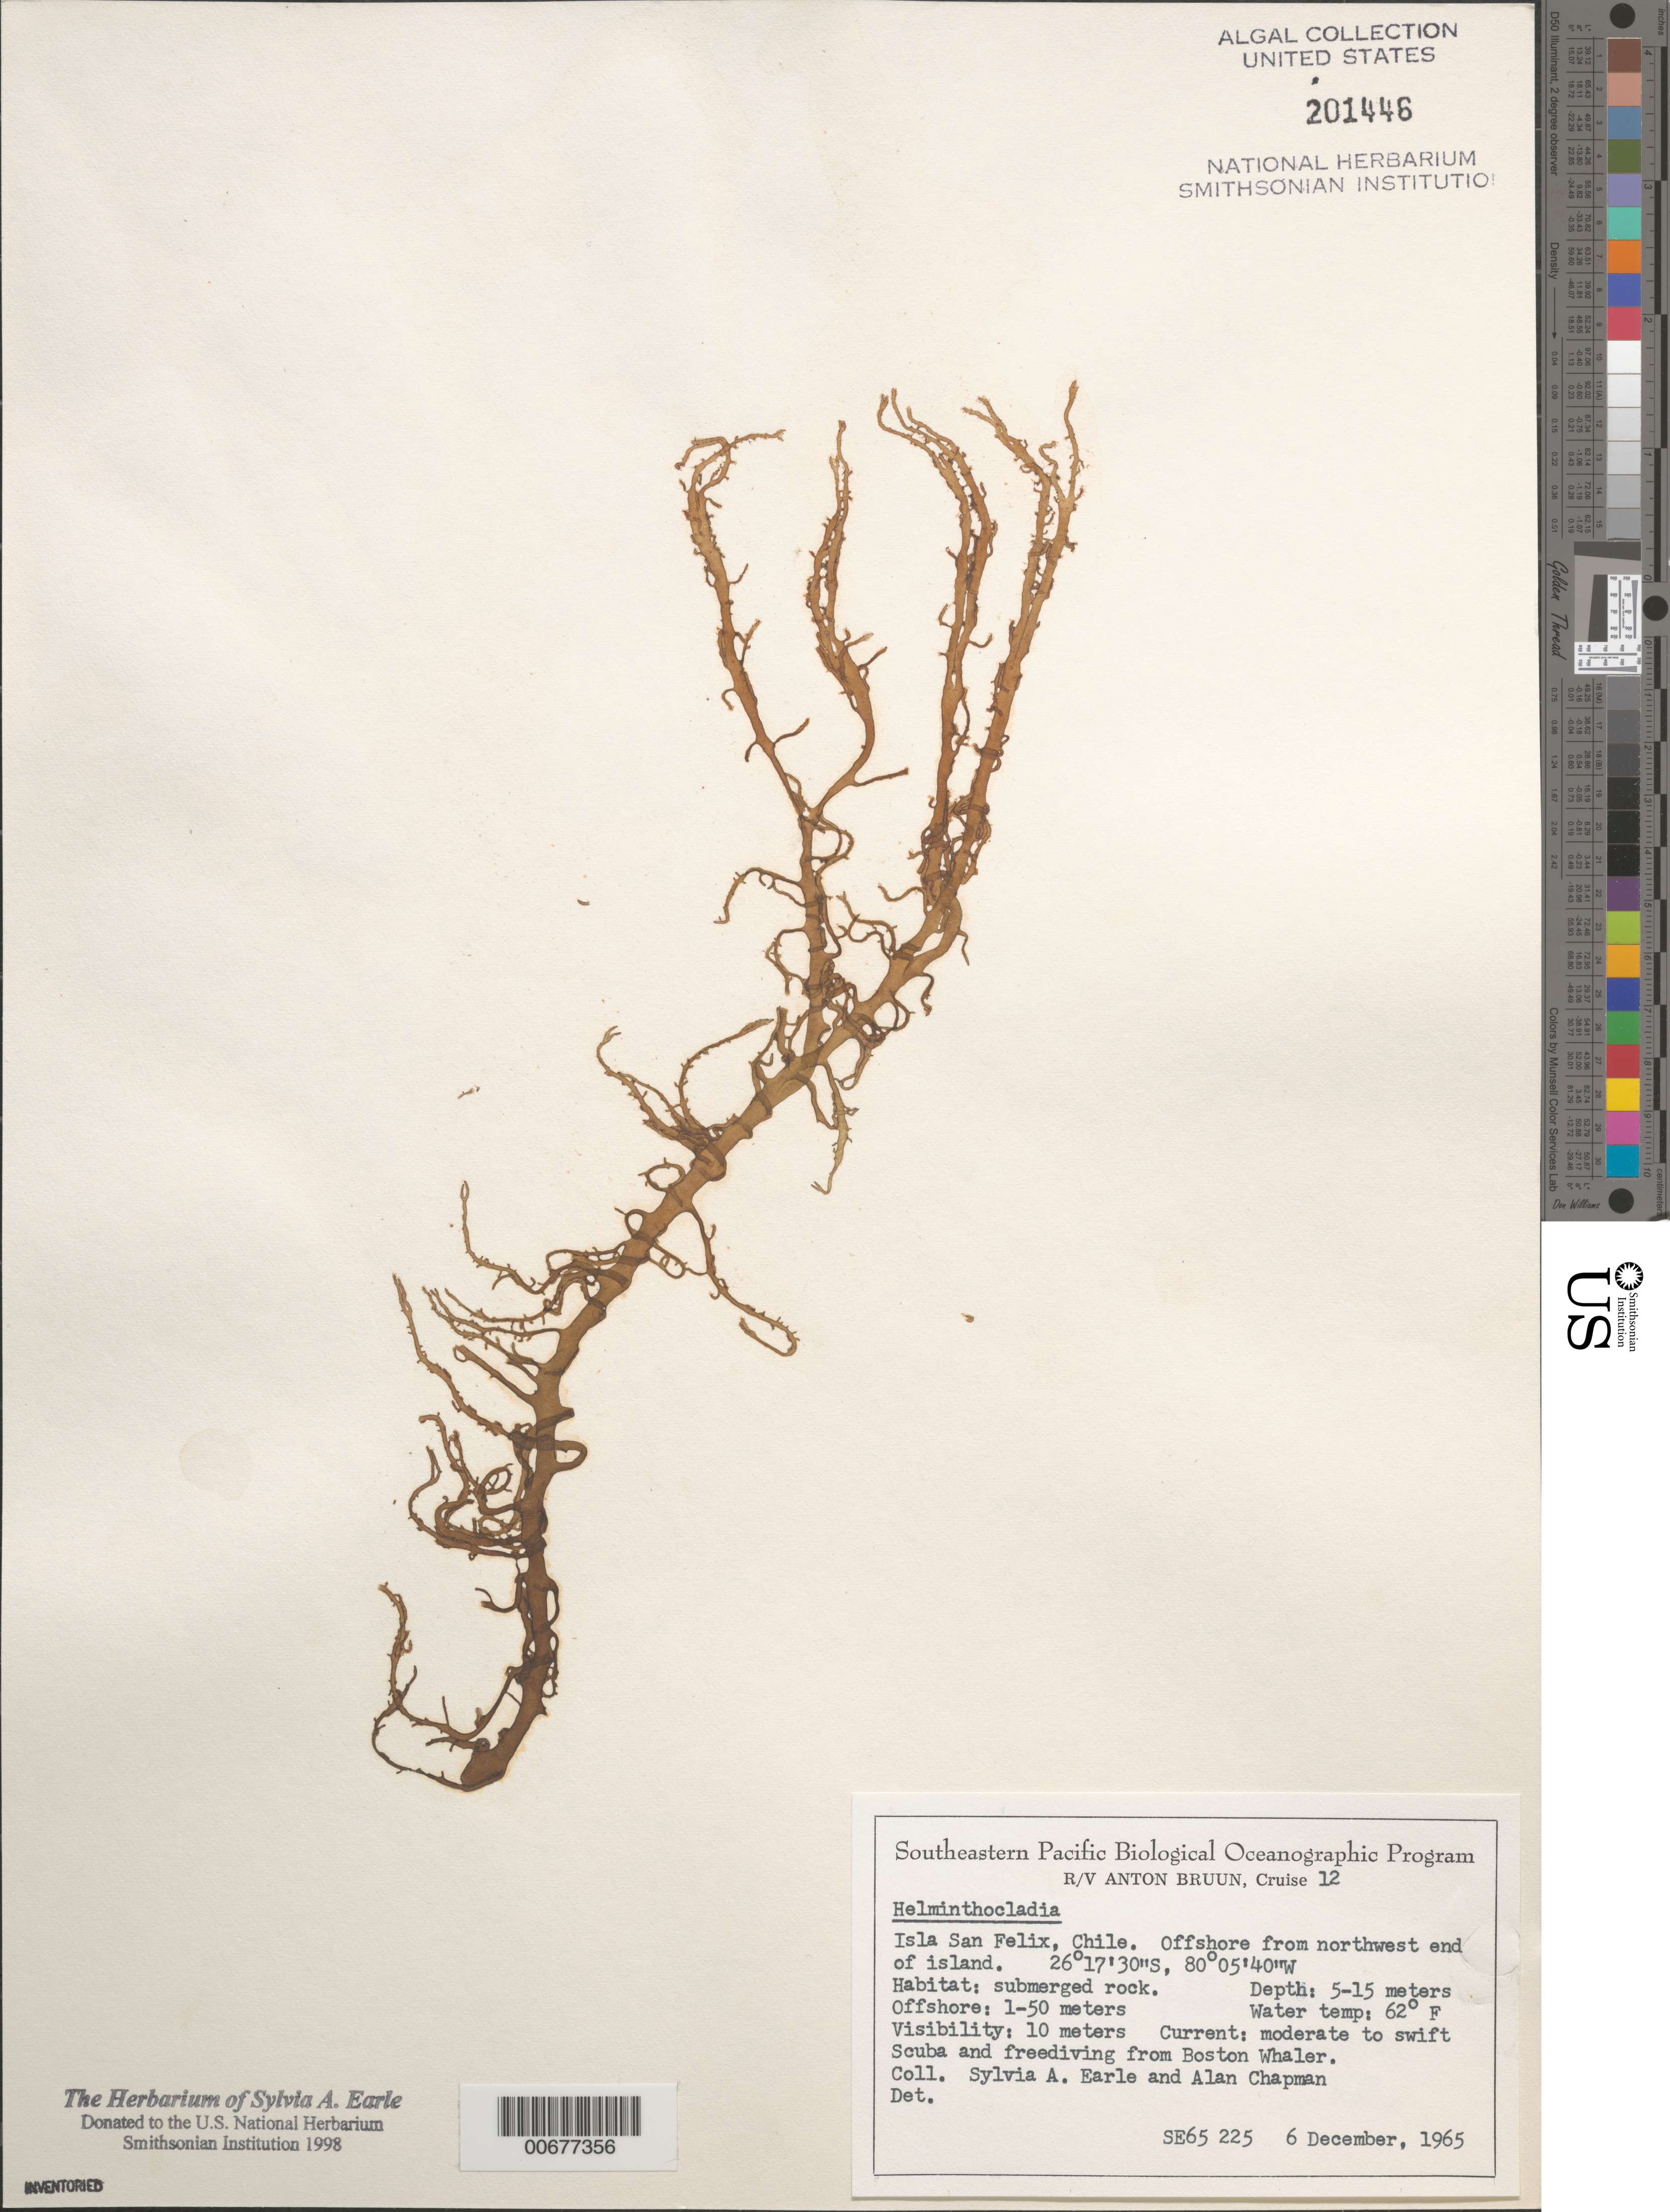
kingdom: Plantae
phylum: Rhodophyta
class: Florideophyceae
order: Nemaliales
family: Liagoraceae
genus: Helminthocladia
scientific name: Helminthocladia sp.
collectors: S. A. Earle & A. Chapman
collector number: SE 65225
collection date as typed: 06 Dec 1965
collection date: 1965-12-06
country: Chile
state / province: Atacama (III)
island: Isla San Felix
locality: Off northwest end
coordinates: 26 17' 30" S, 80 05' 40" W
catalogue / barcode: US 201446